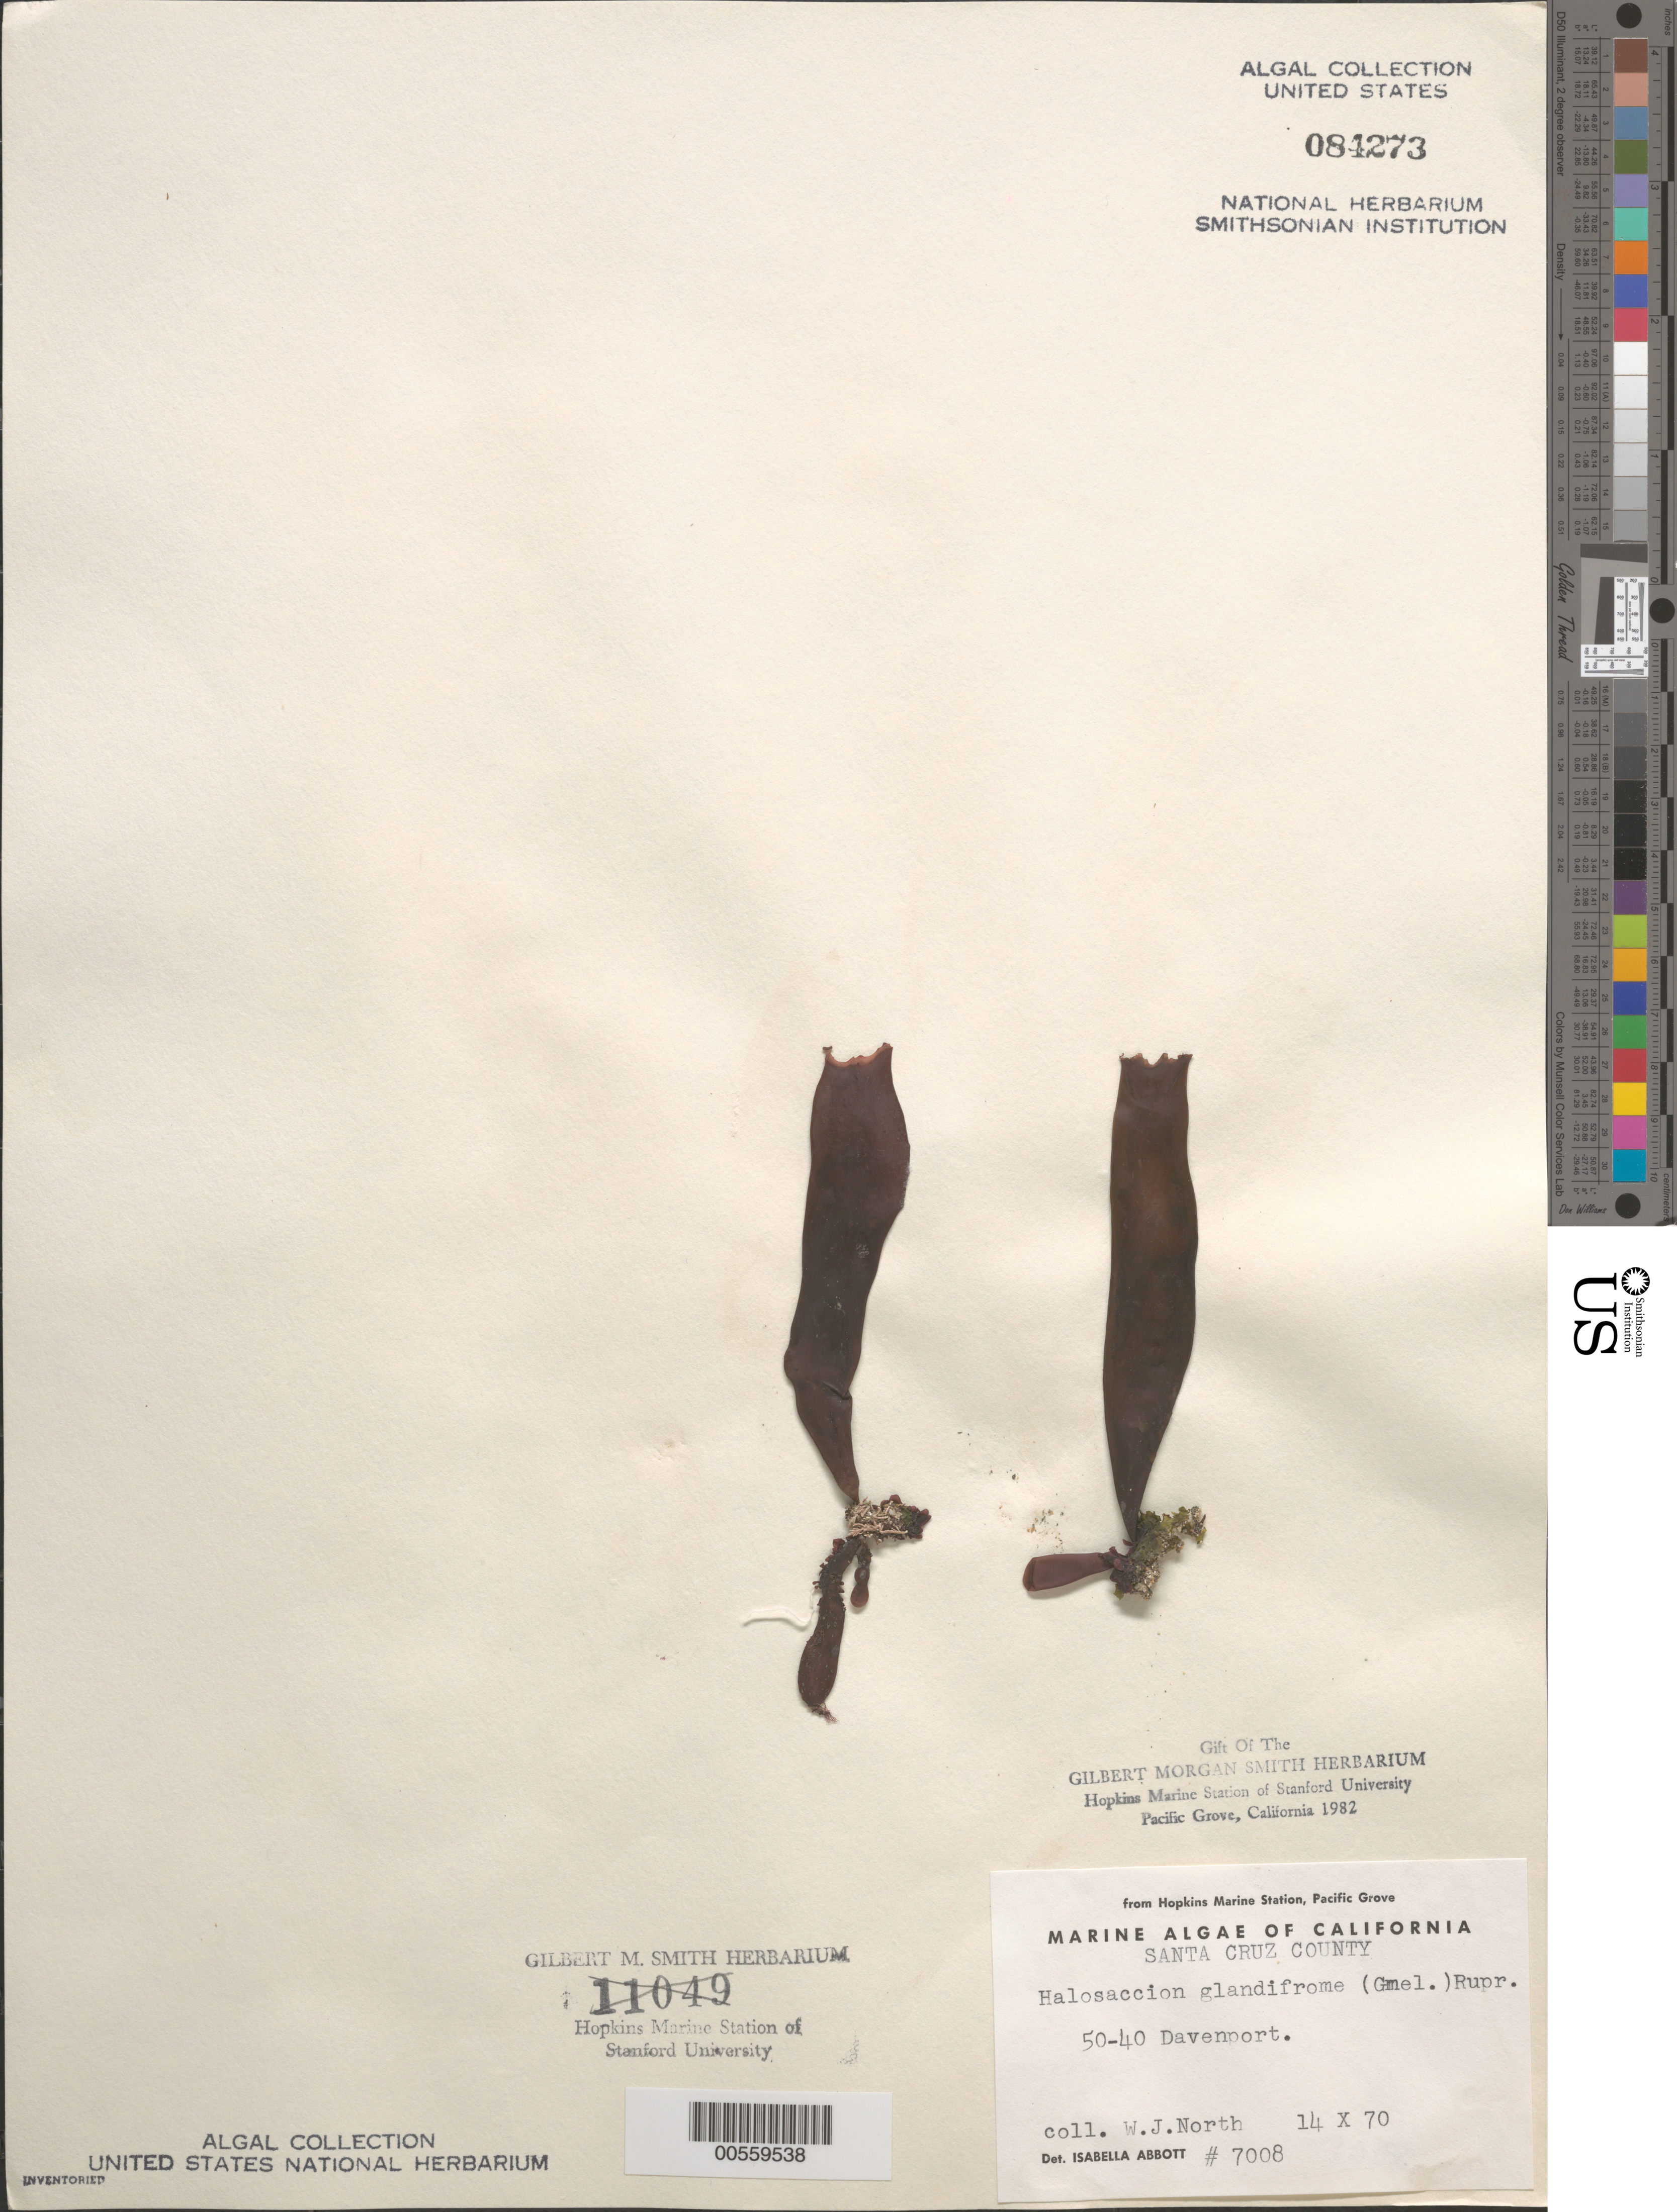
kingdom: Plantae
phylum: Rhodophyta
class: Florideophyceae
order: Palmariales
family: Palmariaceae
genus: Halosaccion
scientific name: Halosaccion glandiforme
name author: (S.G. Gmel.) Rupr.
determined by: Abbott, Isabella A.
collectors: W. North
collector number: IAA 7008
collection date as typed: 14 Oct 1970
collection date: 1970-10-14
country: United States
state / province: California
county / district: Santa Cruz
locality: Davenport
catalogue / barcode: US 84273